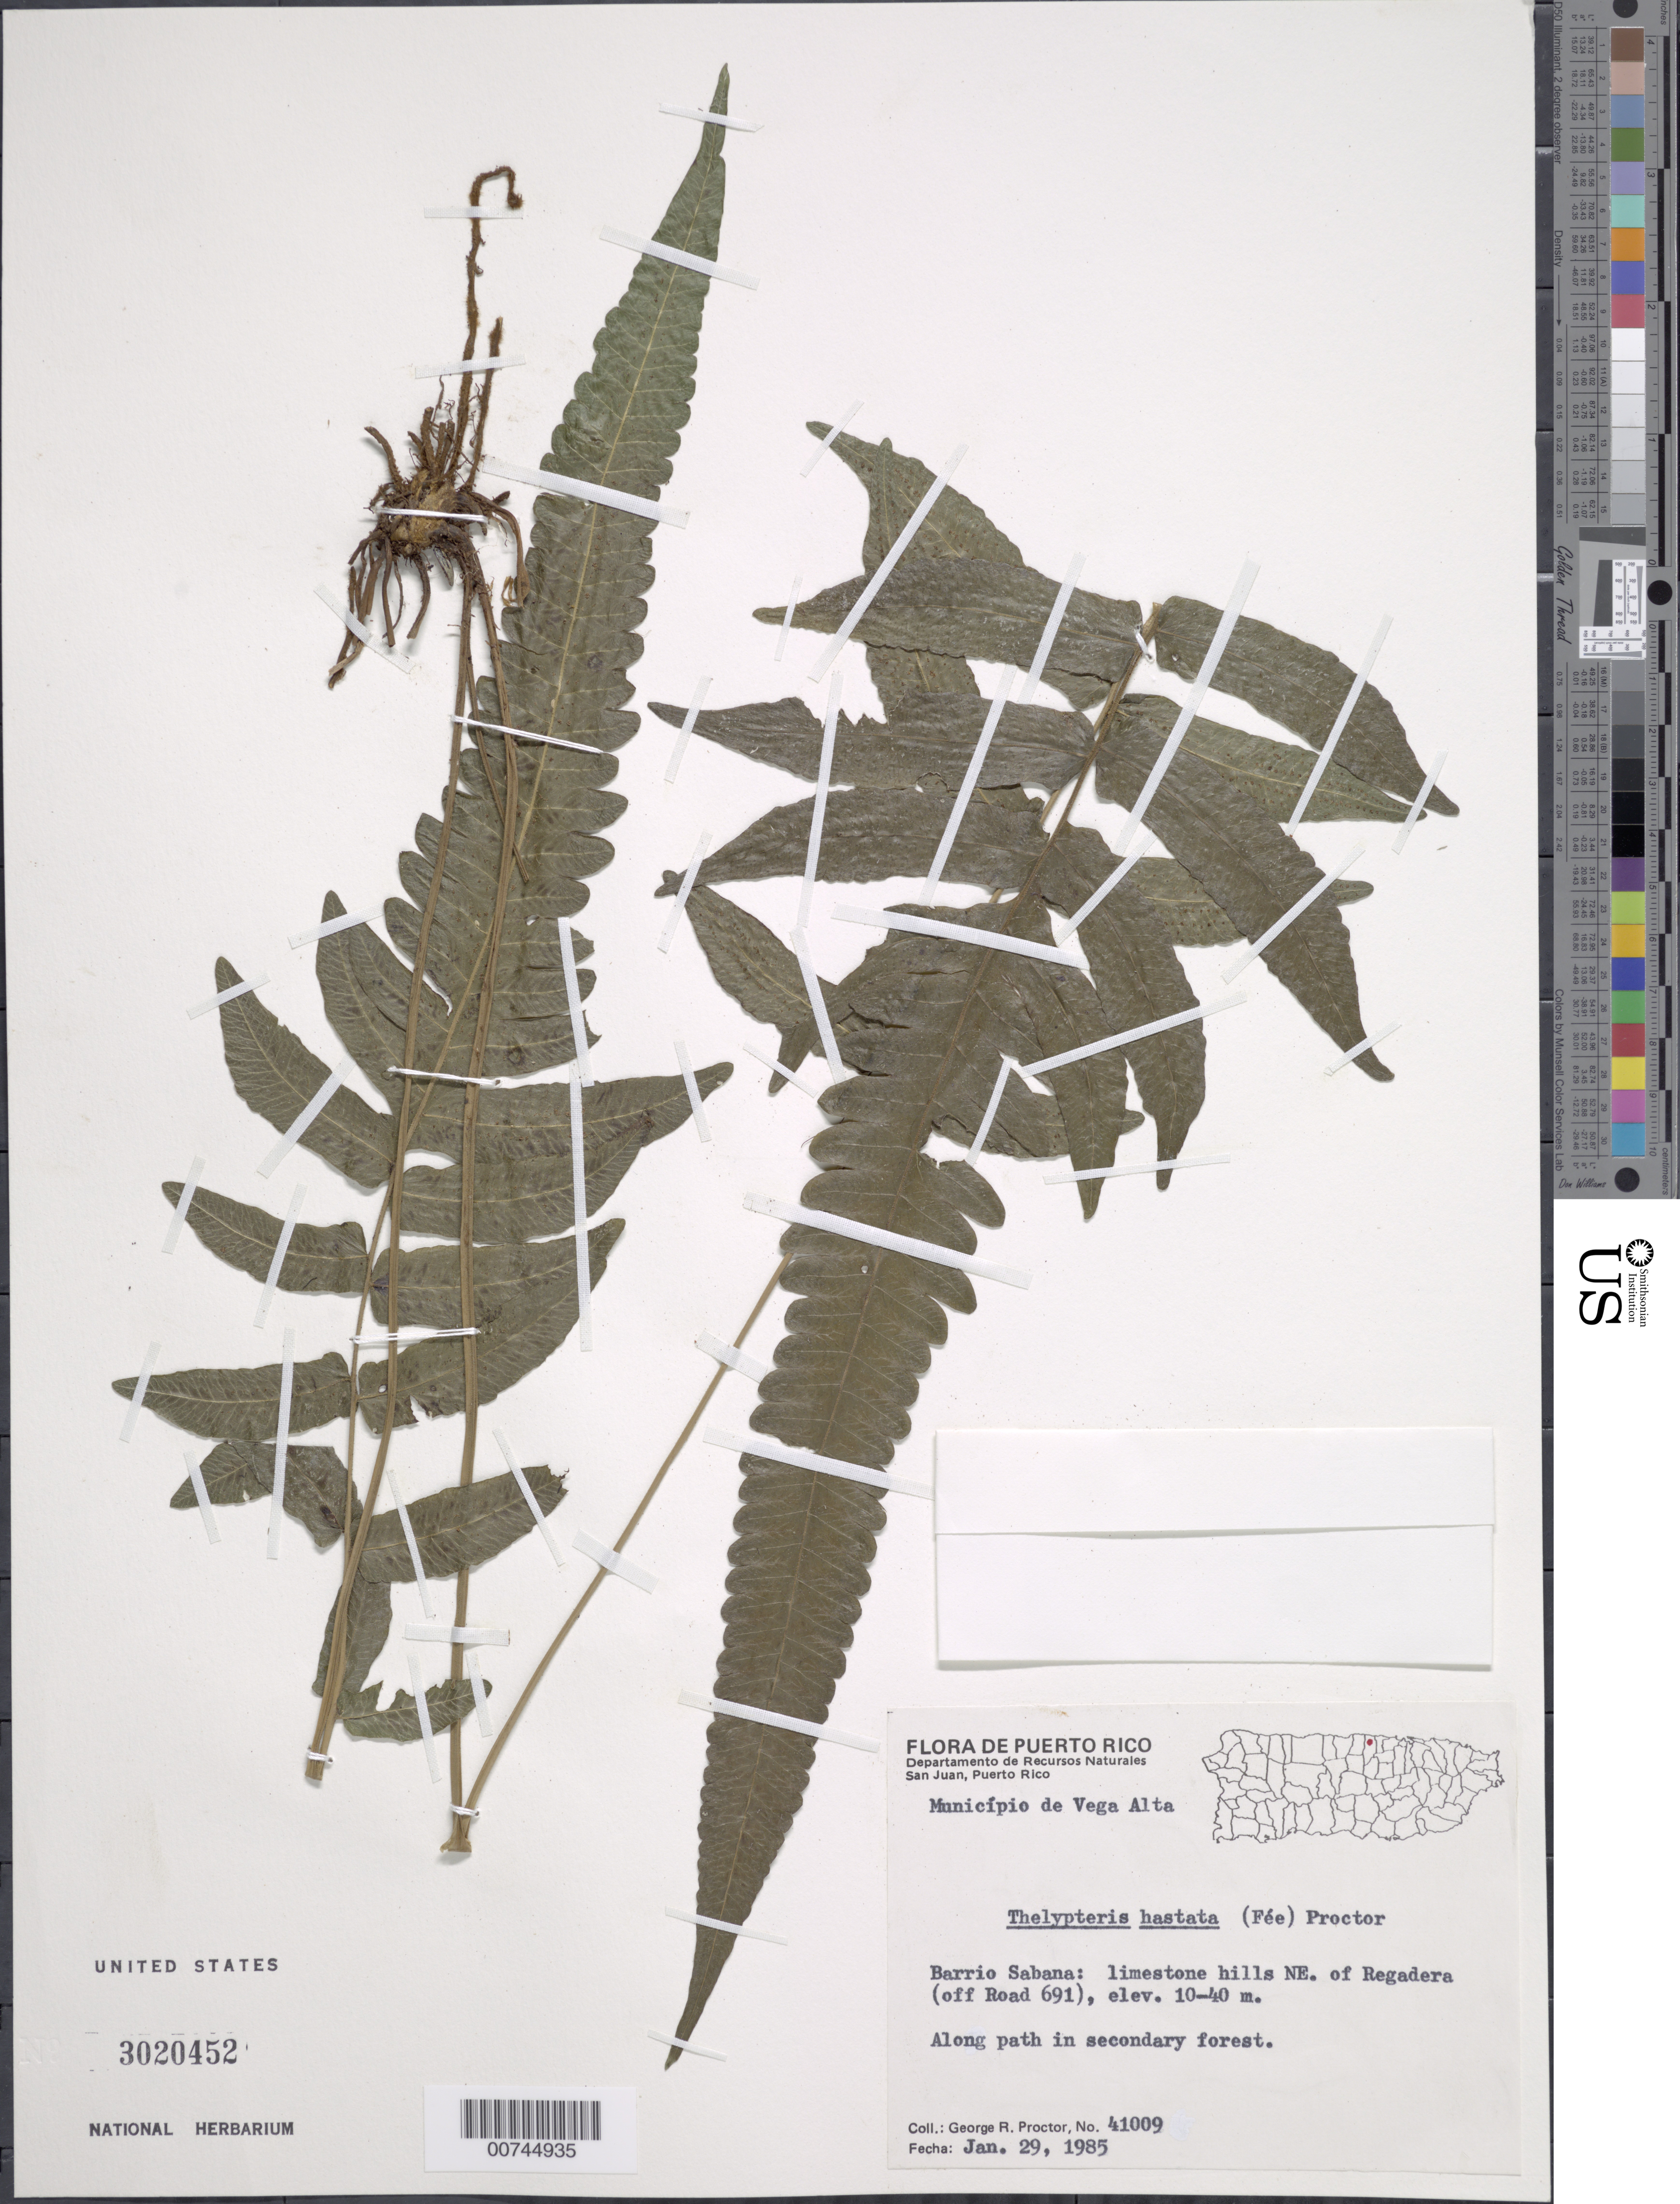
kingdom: Plantae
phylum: Tracheophyta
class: Polypodiopsida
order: Polypodiales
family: Thelypteridaceae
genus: Goniopteris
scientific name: Goniopteris hastata (Fée) comb. nov., ined 2015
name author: (Fée)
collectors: G. R. Proctor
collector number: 41009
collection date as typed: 29 Jan 1985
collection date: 1985-01-29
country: Puerto Rico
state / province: Vega Alta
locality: Barrio Sabana: limestone hills NE of Regadera (off Road 691). Municipio de Vega Alta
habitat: Along path in secondary forest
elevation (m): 10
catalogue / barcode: US 3020452